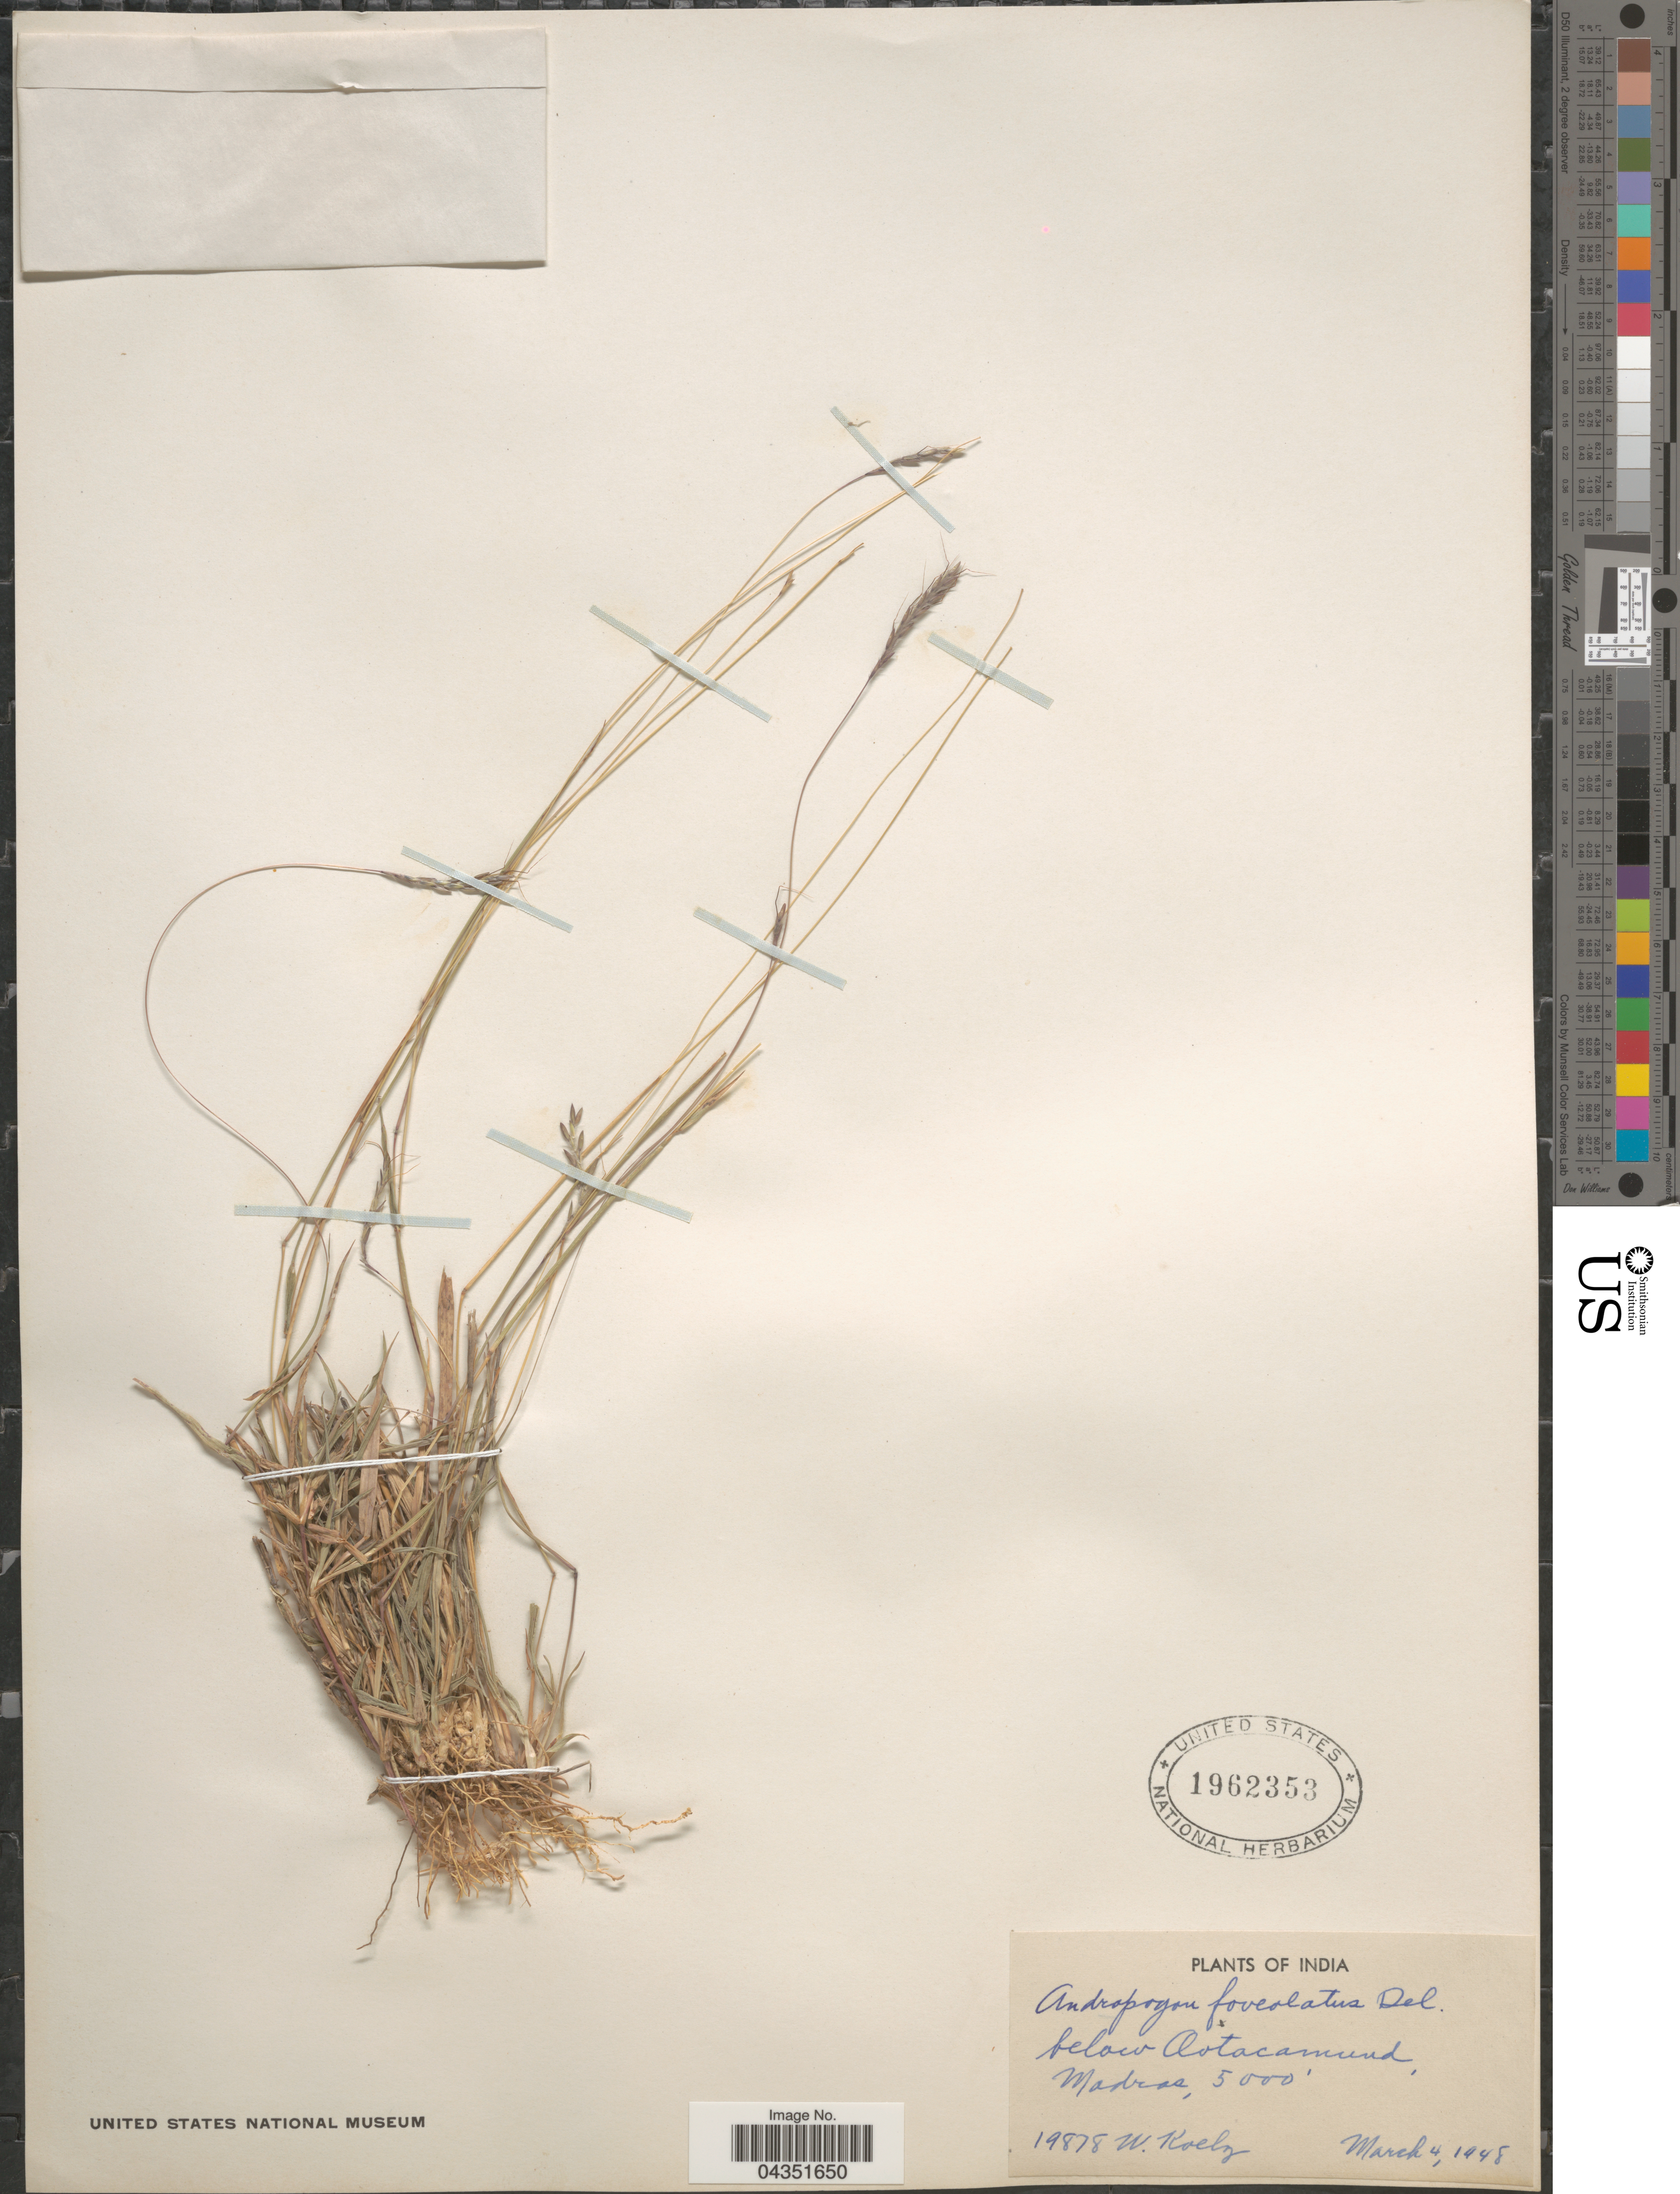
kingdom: Plantae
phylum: Tracheophyta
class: Liliopsida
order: Poales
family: Poaceae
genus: Eremopogon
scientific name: Eremopogon foveolatus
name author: (Delile) Stapf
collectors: W. Koelz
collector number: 19878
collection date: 1948-03-04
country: India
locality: Below Ootacamund, Madras.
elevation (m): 1524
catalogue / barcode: US 1962353